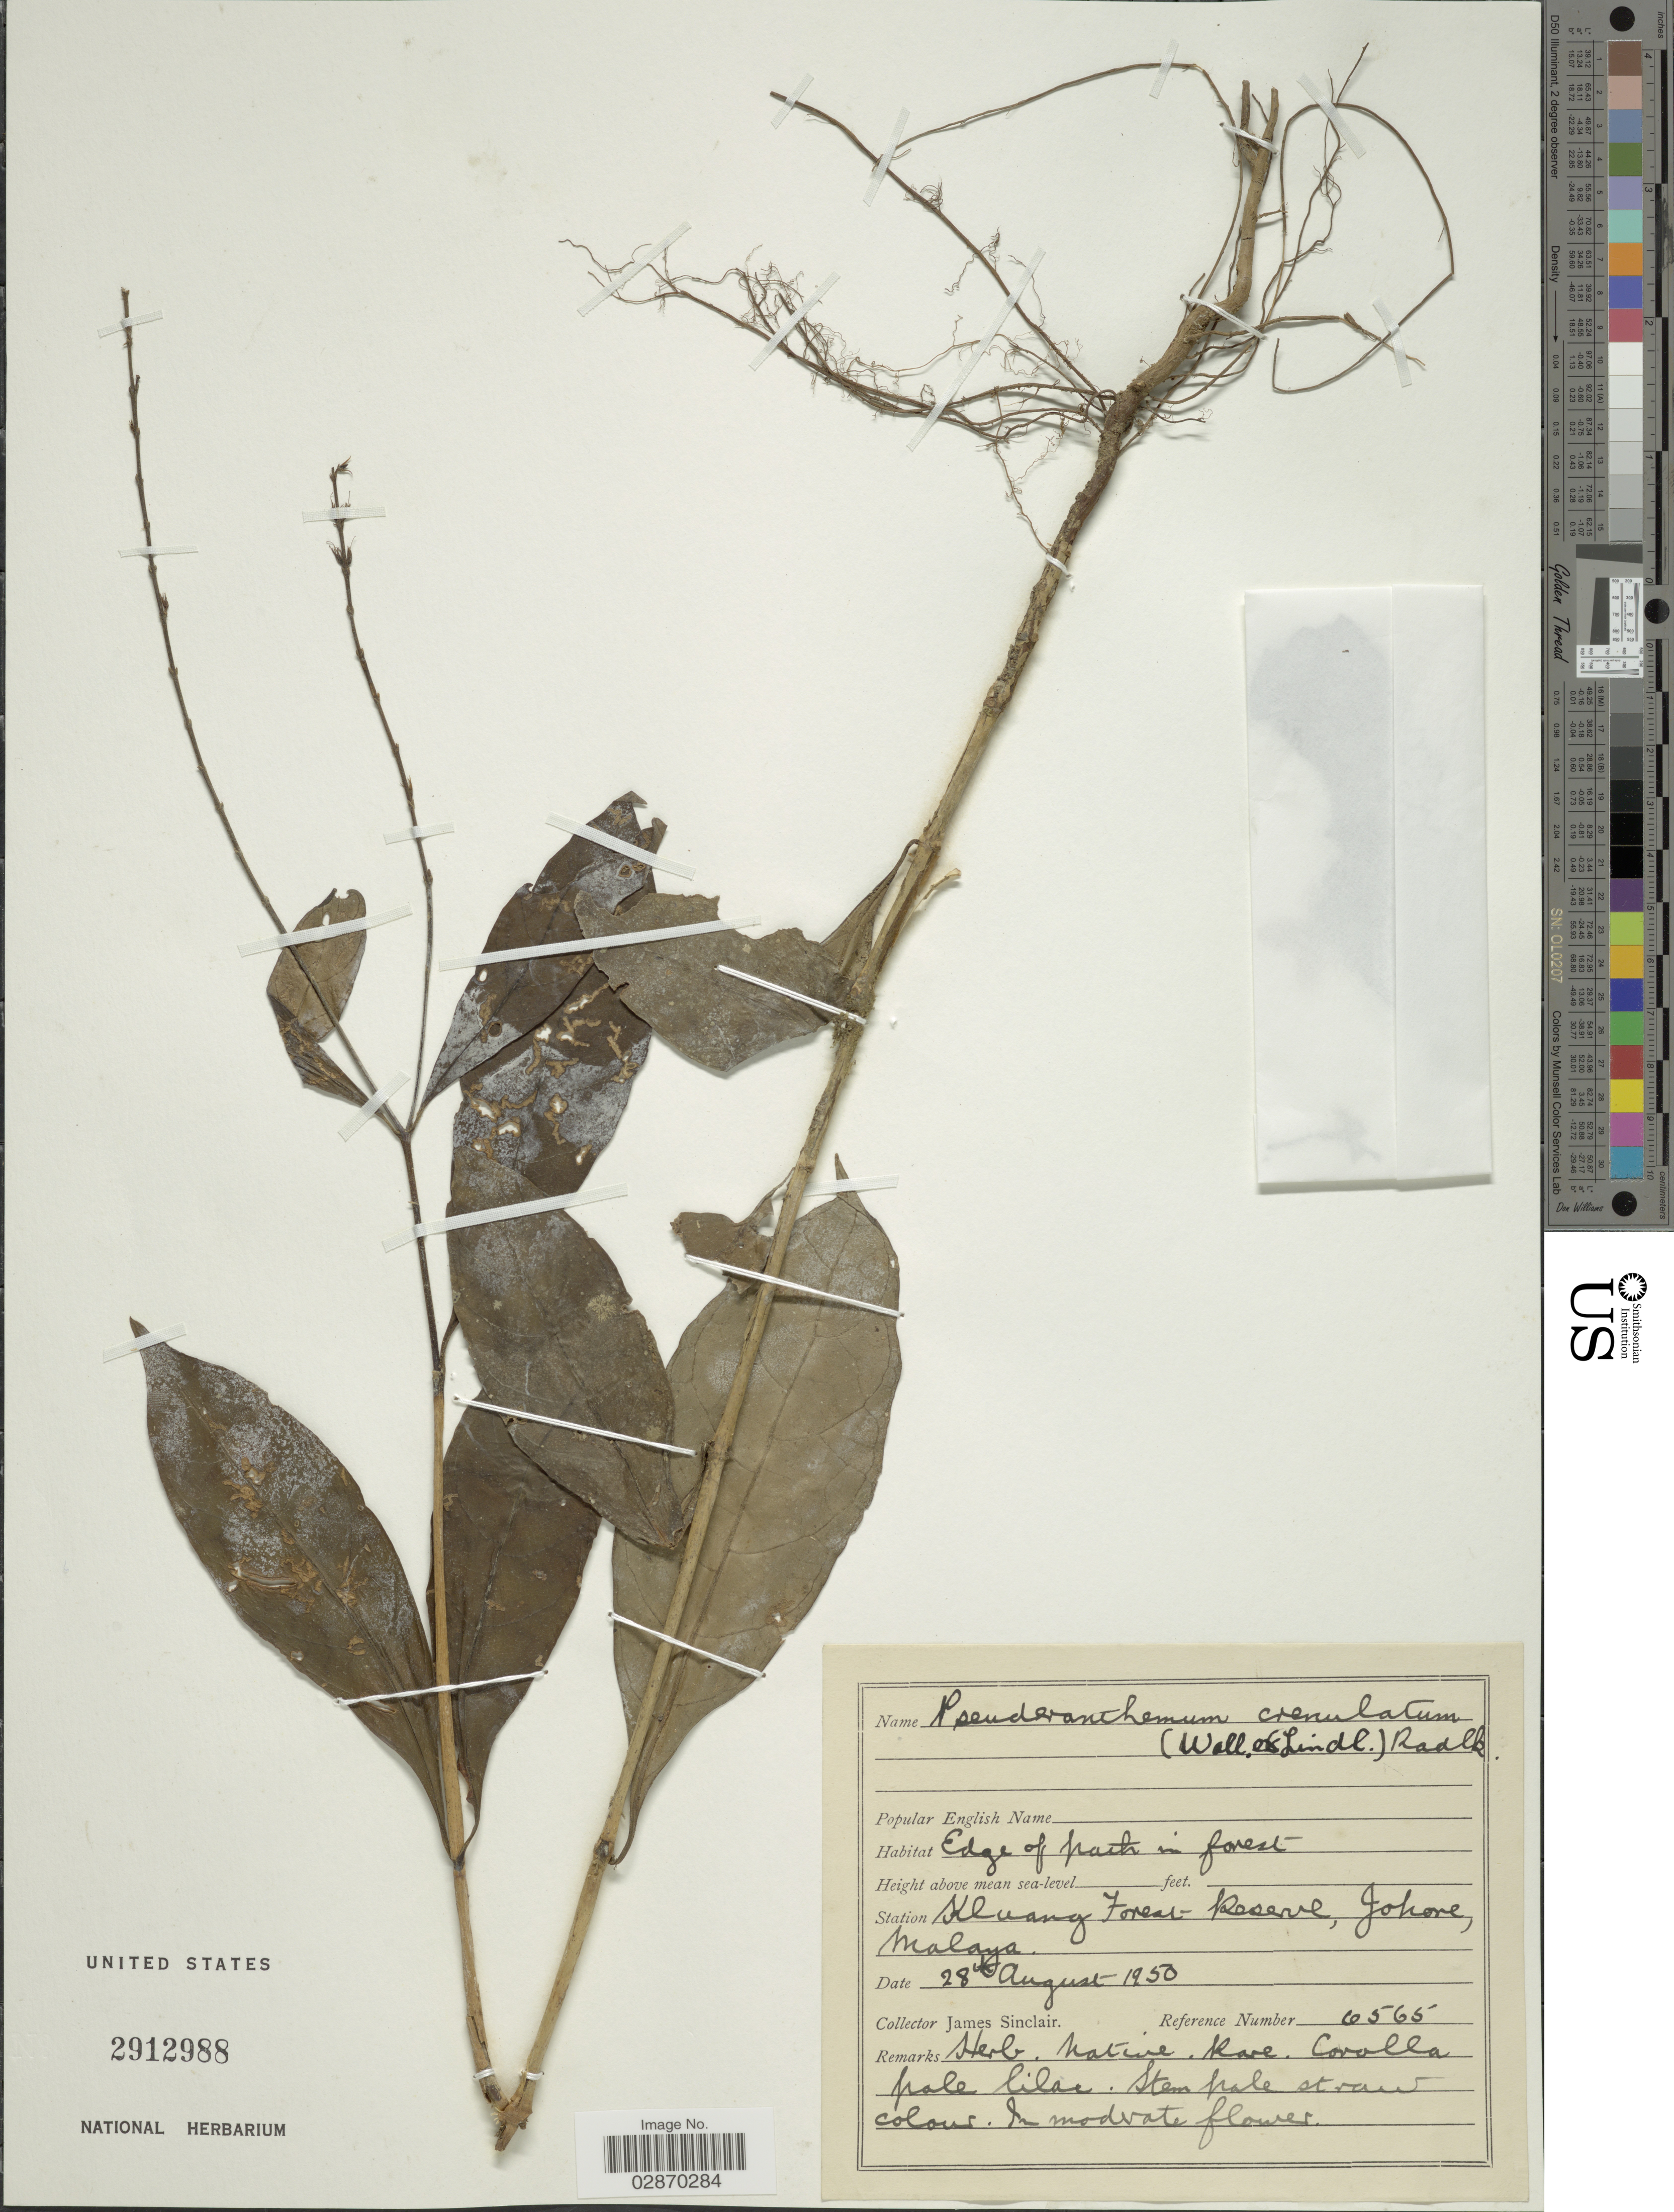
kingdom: Plantae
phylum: Tracheophyta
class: Magnoliopsida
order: Lamiales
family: Acanthaceae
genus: Pseuderanthemum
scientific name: Pseuderanthemum crenulatum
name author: (Wall. ex Lindl.) Radlk.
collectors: J. Sinclair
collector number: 6565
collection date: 1950-08-28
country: Malaysia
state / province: Johor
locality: Station Kluang Forest Reserve, Johore, Malaya.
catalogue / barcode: US 2912988